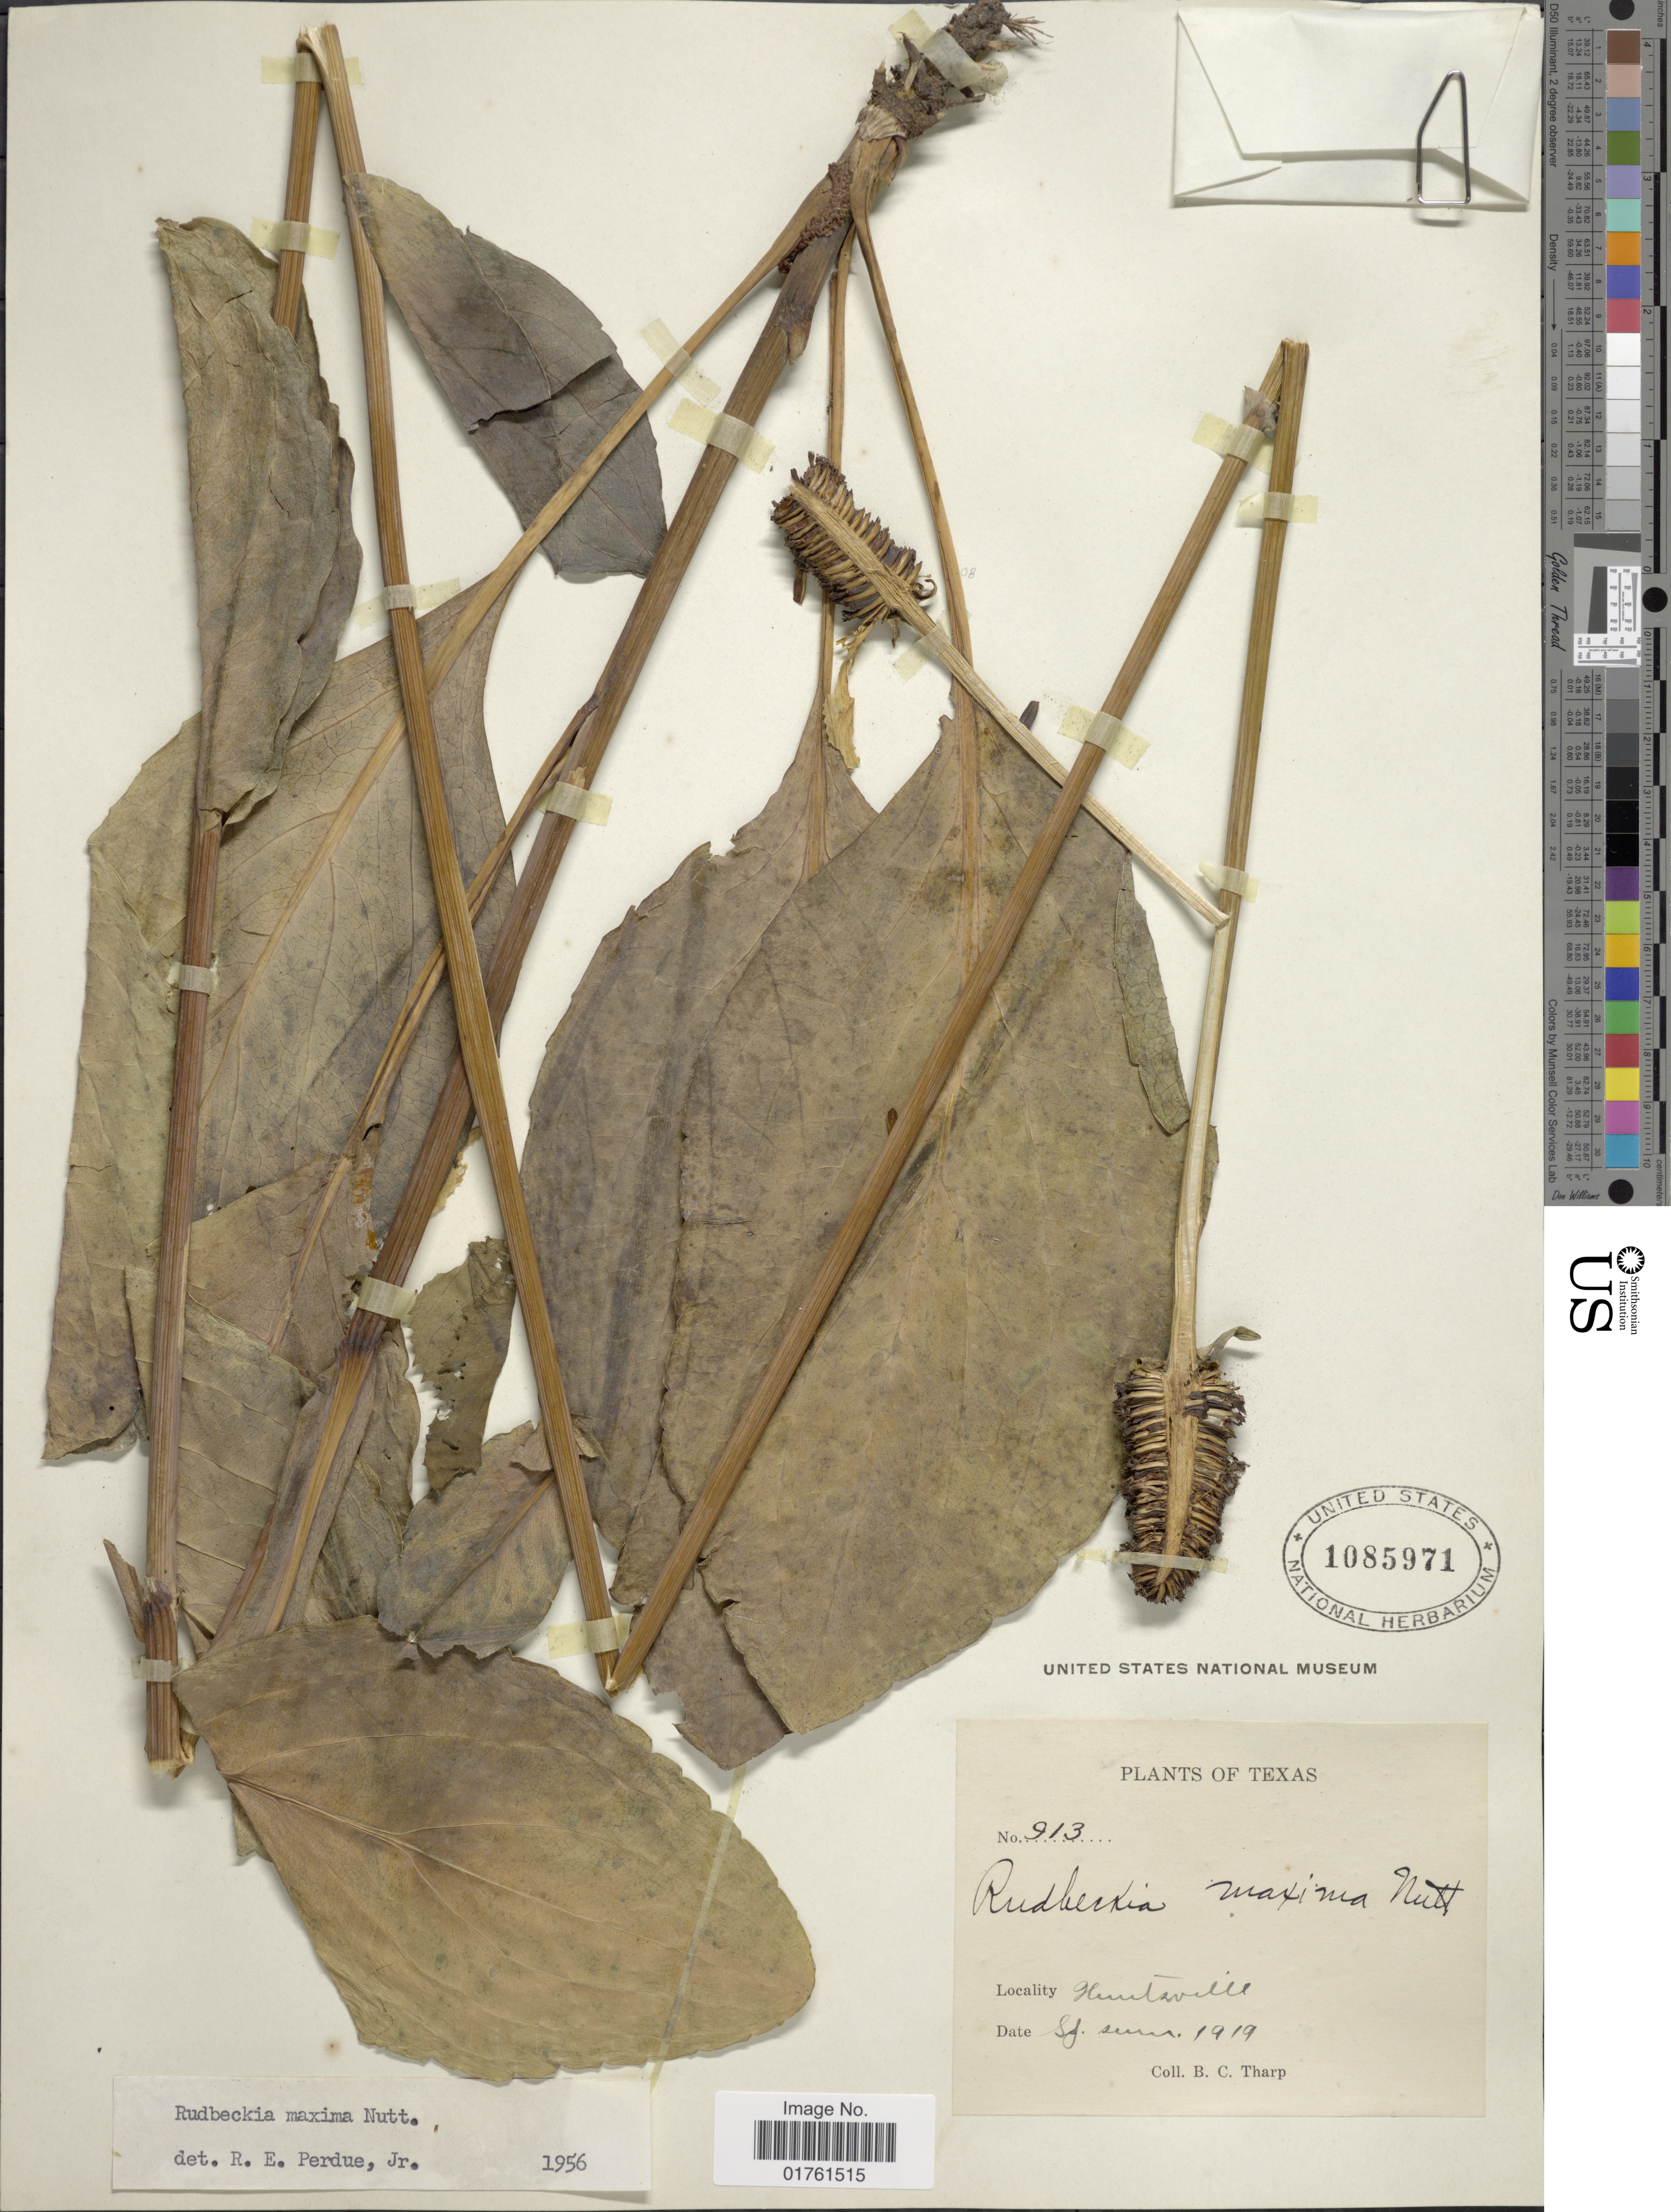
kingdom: Plantae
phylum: Tracheophyta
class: Magnoliopsida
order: Asterales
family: Asteraceae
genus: Rudbeckia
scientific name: Rudbeckia maxima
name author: Nutt.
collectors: B. C. Tharp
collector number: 913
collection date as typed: sum 1919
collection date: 1919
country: United States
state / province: Texas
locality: Huntsville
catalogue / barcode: US 1085971